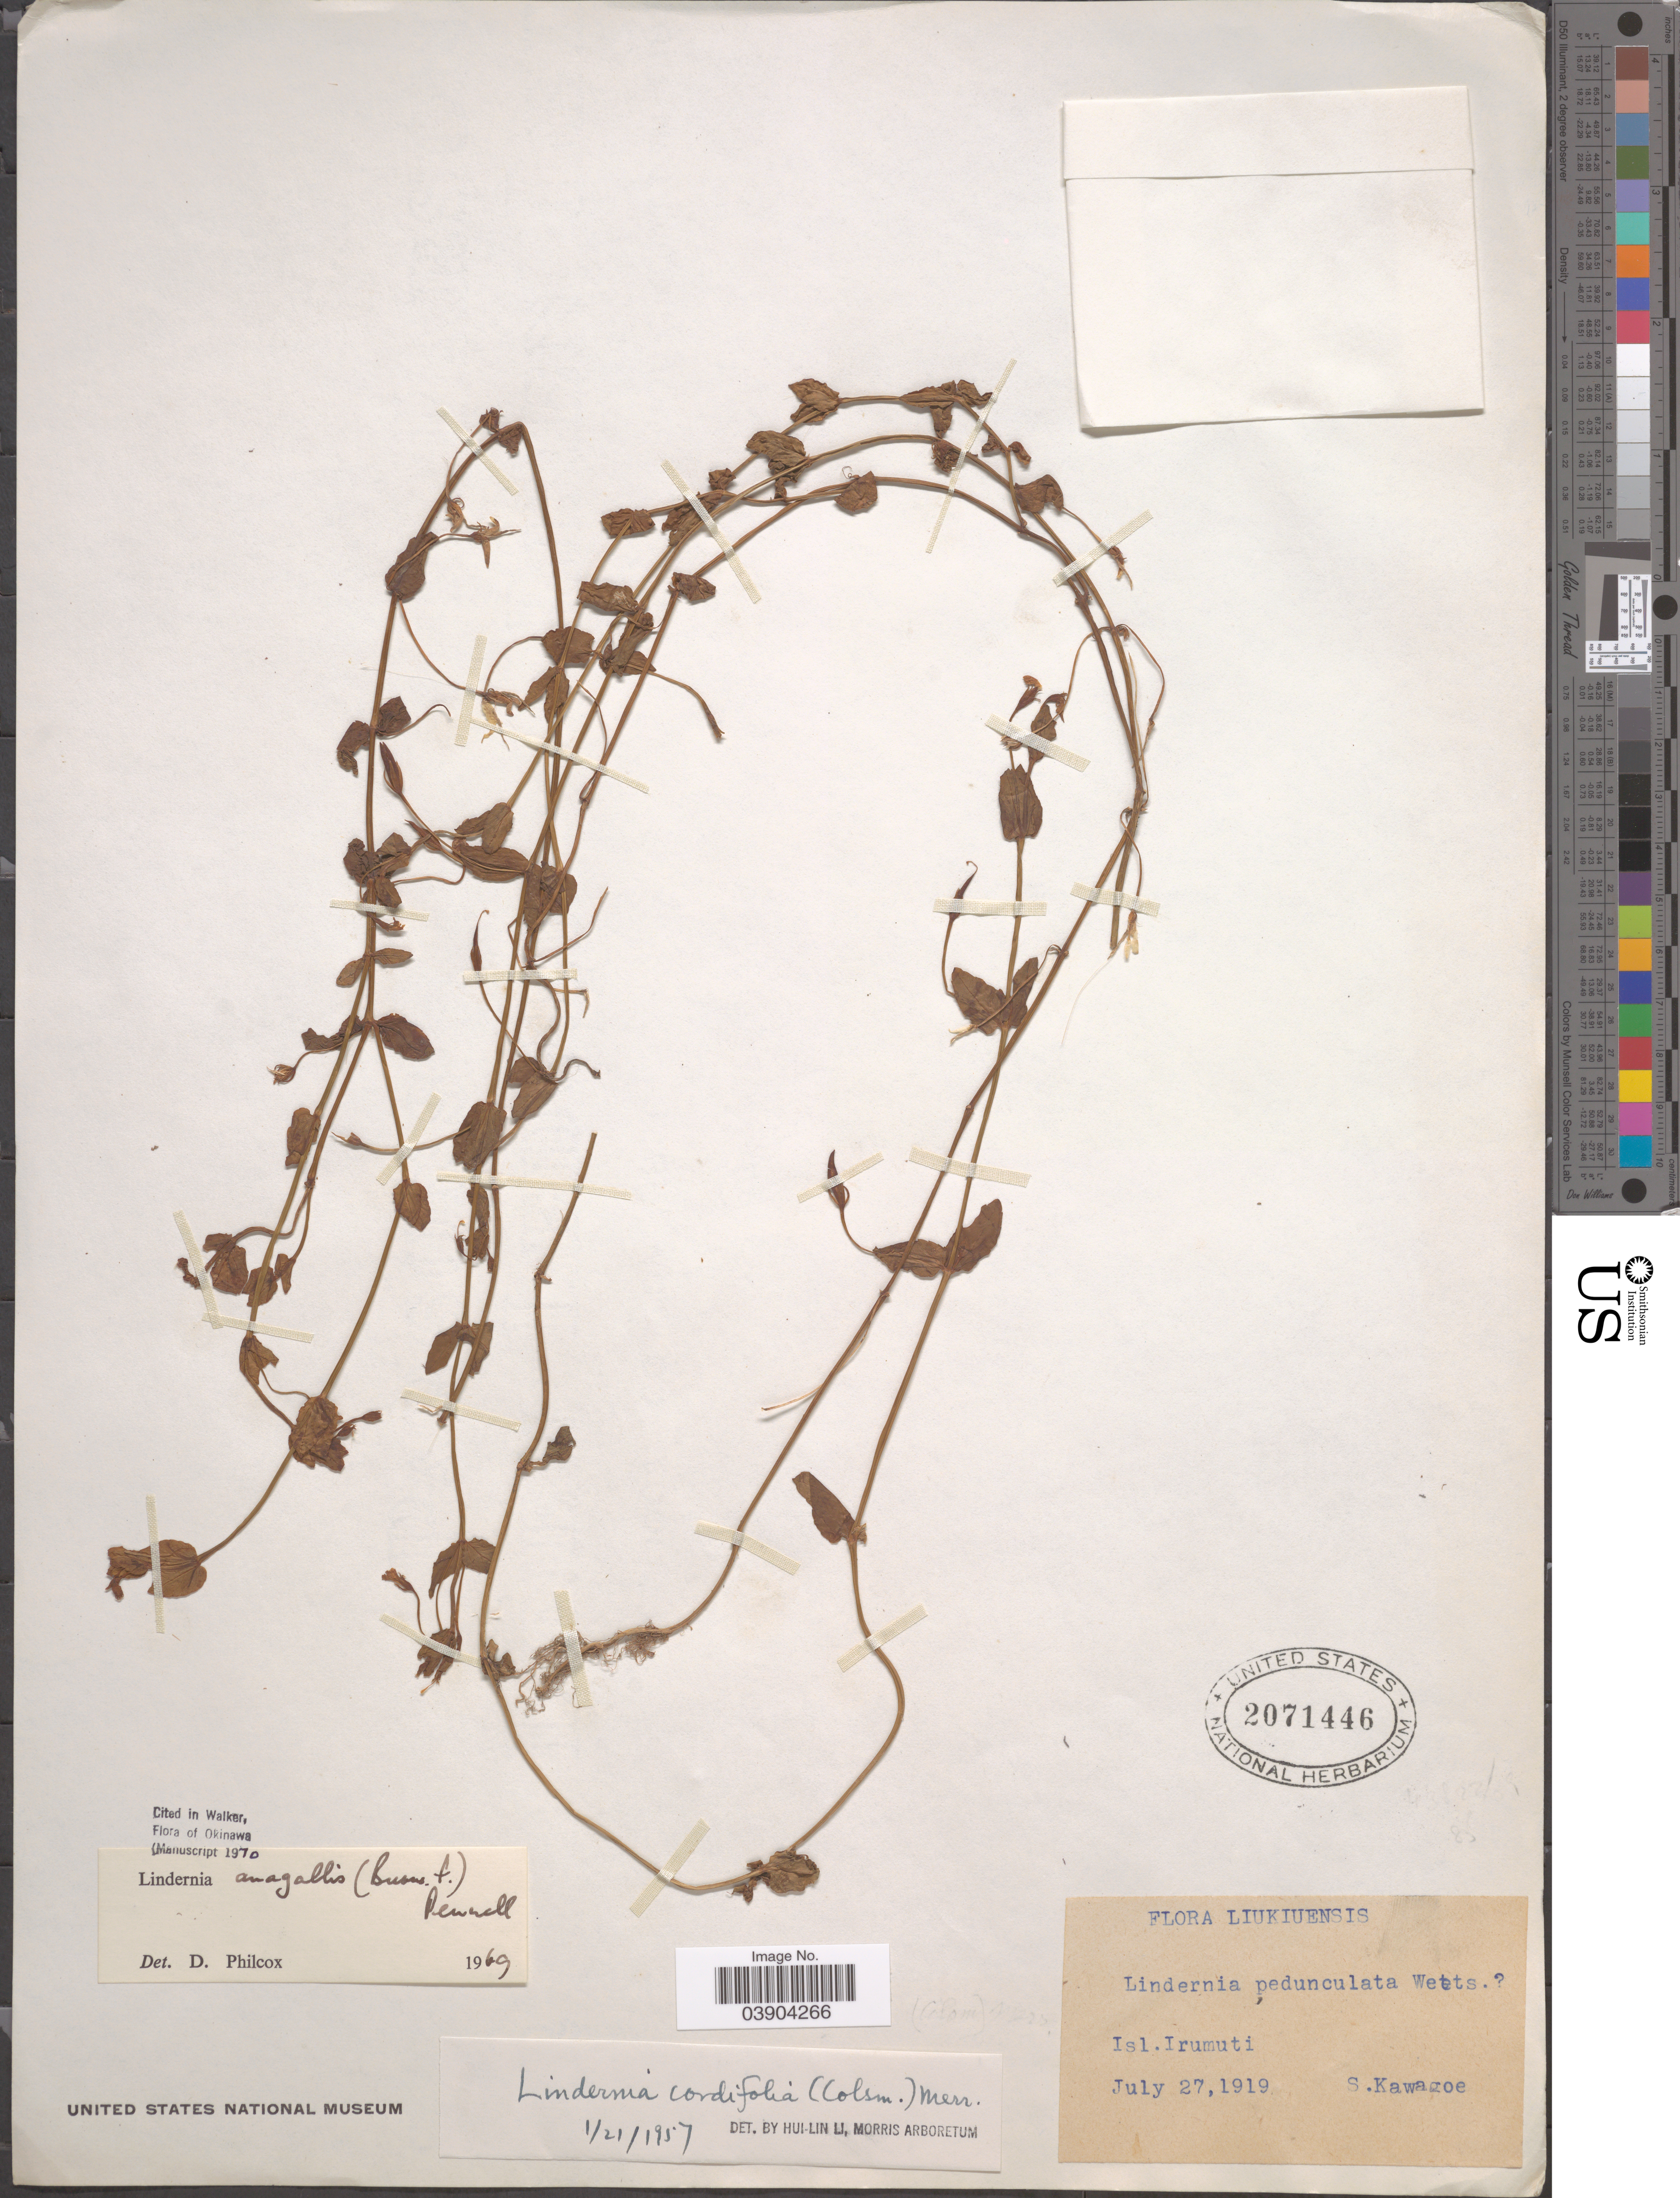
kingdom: Plantae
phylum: Tracheophyta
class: Magnoliopsida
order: Lamiales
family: Linderniaceae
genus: Lindernia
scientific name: Lindernia anagallis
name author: (Burm. f.) Pennell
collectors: S. Kawagoe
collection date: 1919-07-27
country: Japan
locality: Isl. Irumuti.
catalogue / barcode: US 2071446